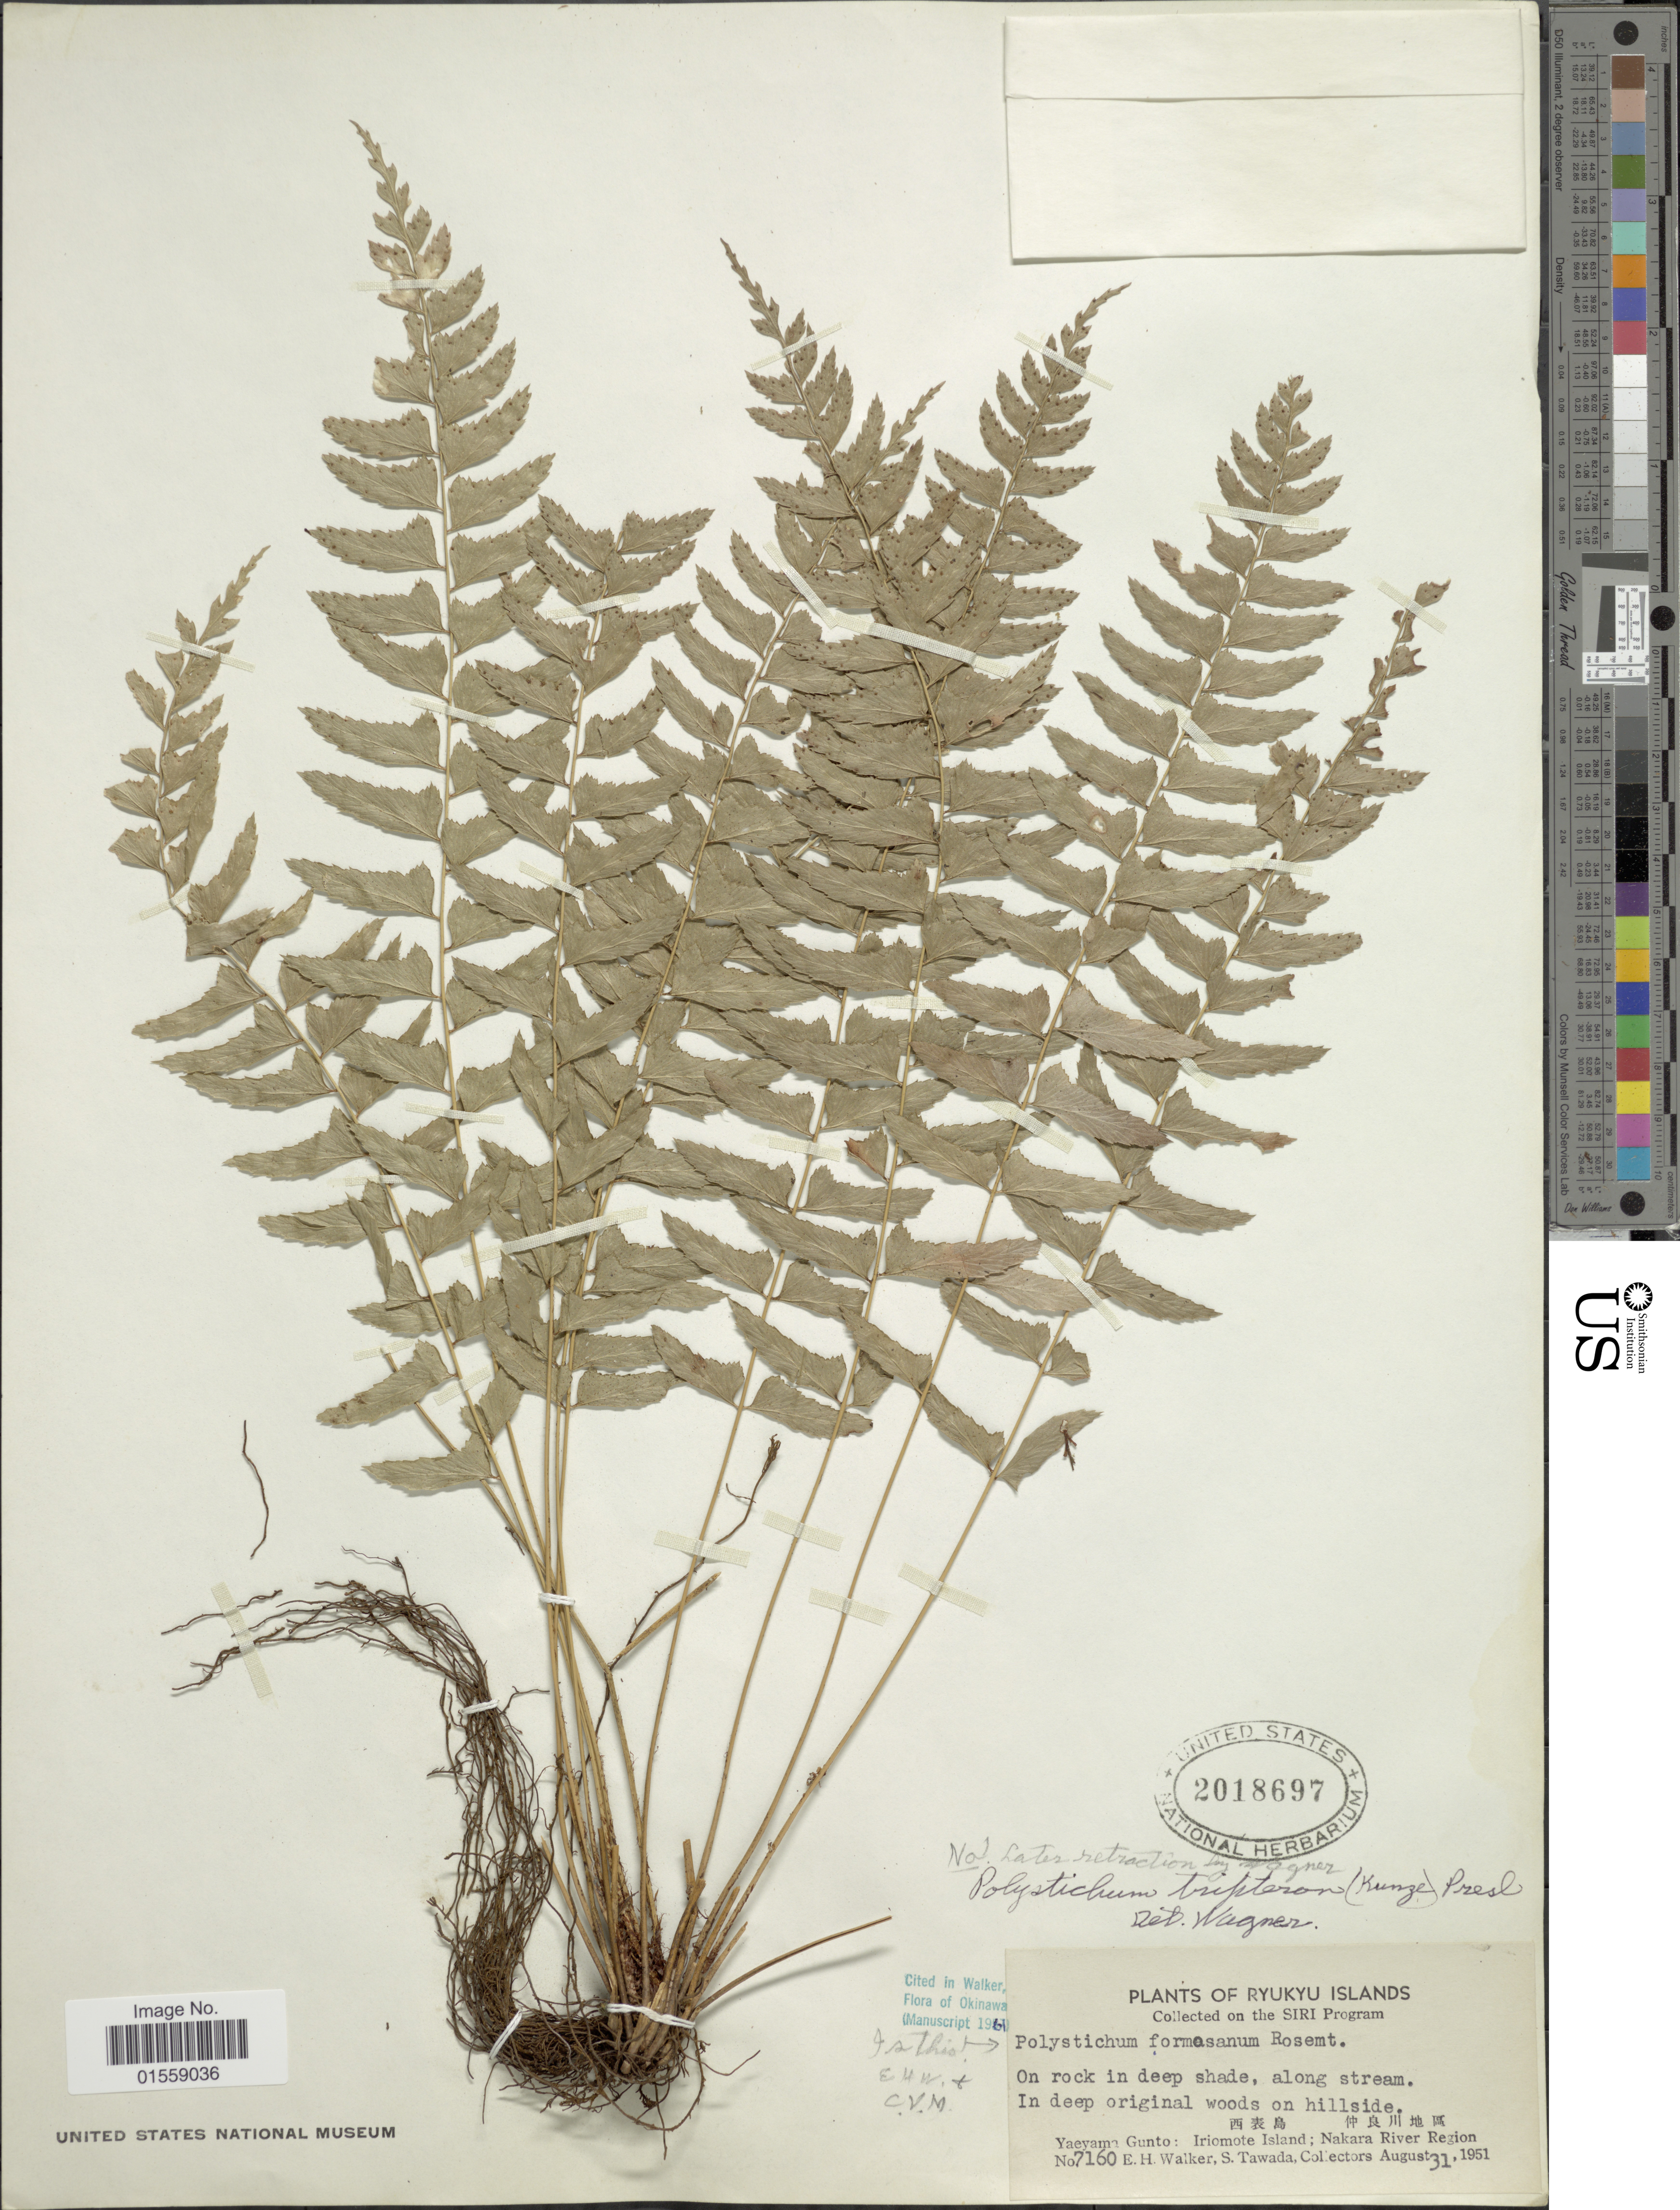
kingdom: Plantae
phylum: Tracheophyta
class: Polypodiopsida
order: Polypodiales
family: Dryopteridaceae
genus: Polystichum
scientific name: Polystichum formosanum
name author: Rosenst.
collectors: E. H. Walker & S. Tawada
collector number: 7160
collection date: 1951-08-31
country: Japan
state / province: Okinawa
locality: Ryukyu Islands, on hillside, along stream, Yaeyama Gunto; Nakara River Region.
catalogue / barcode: US 2018697